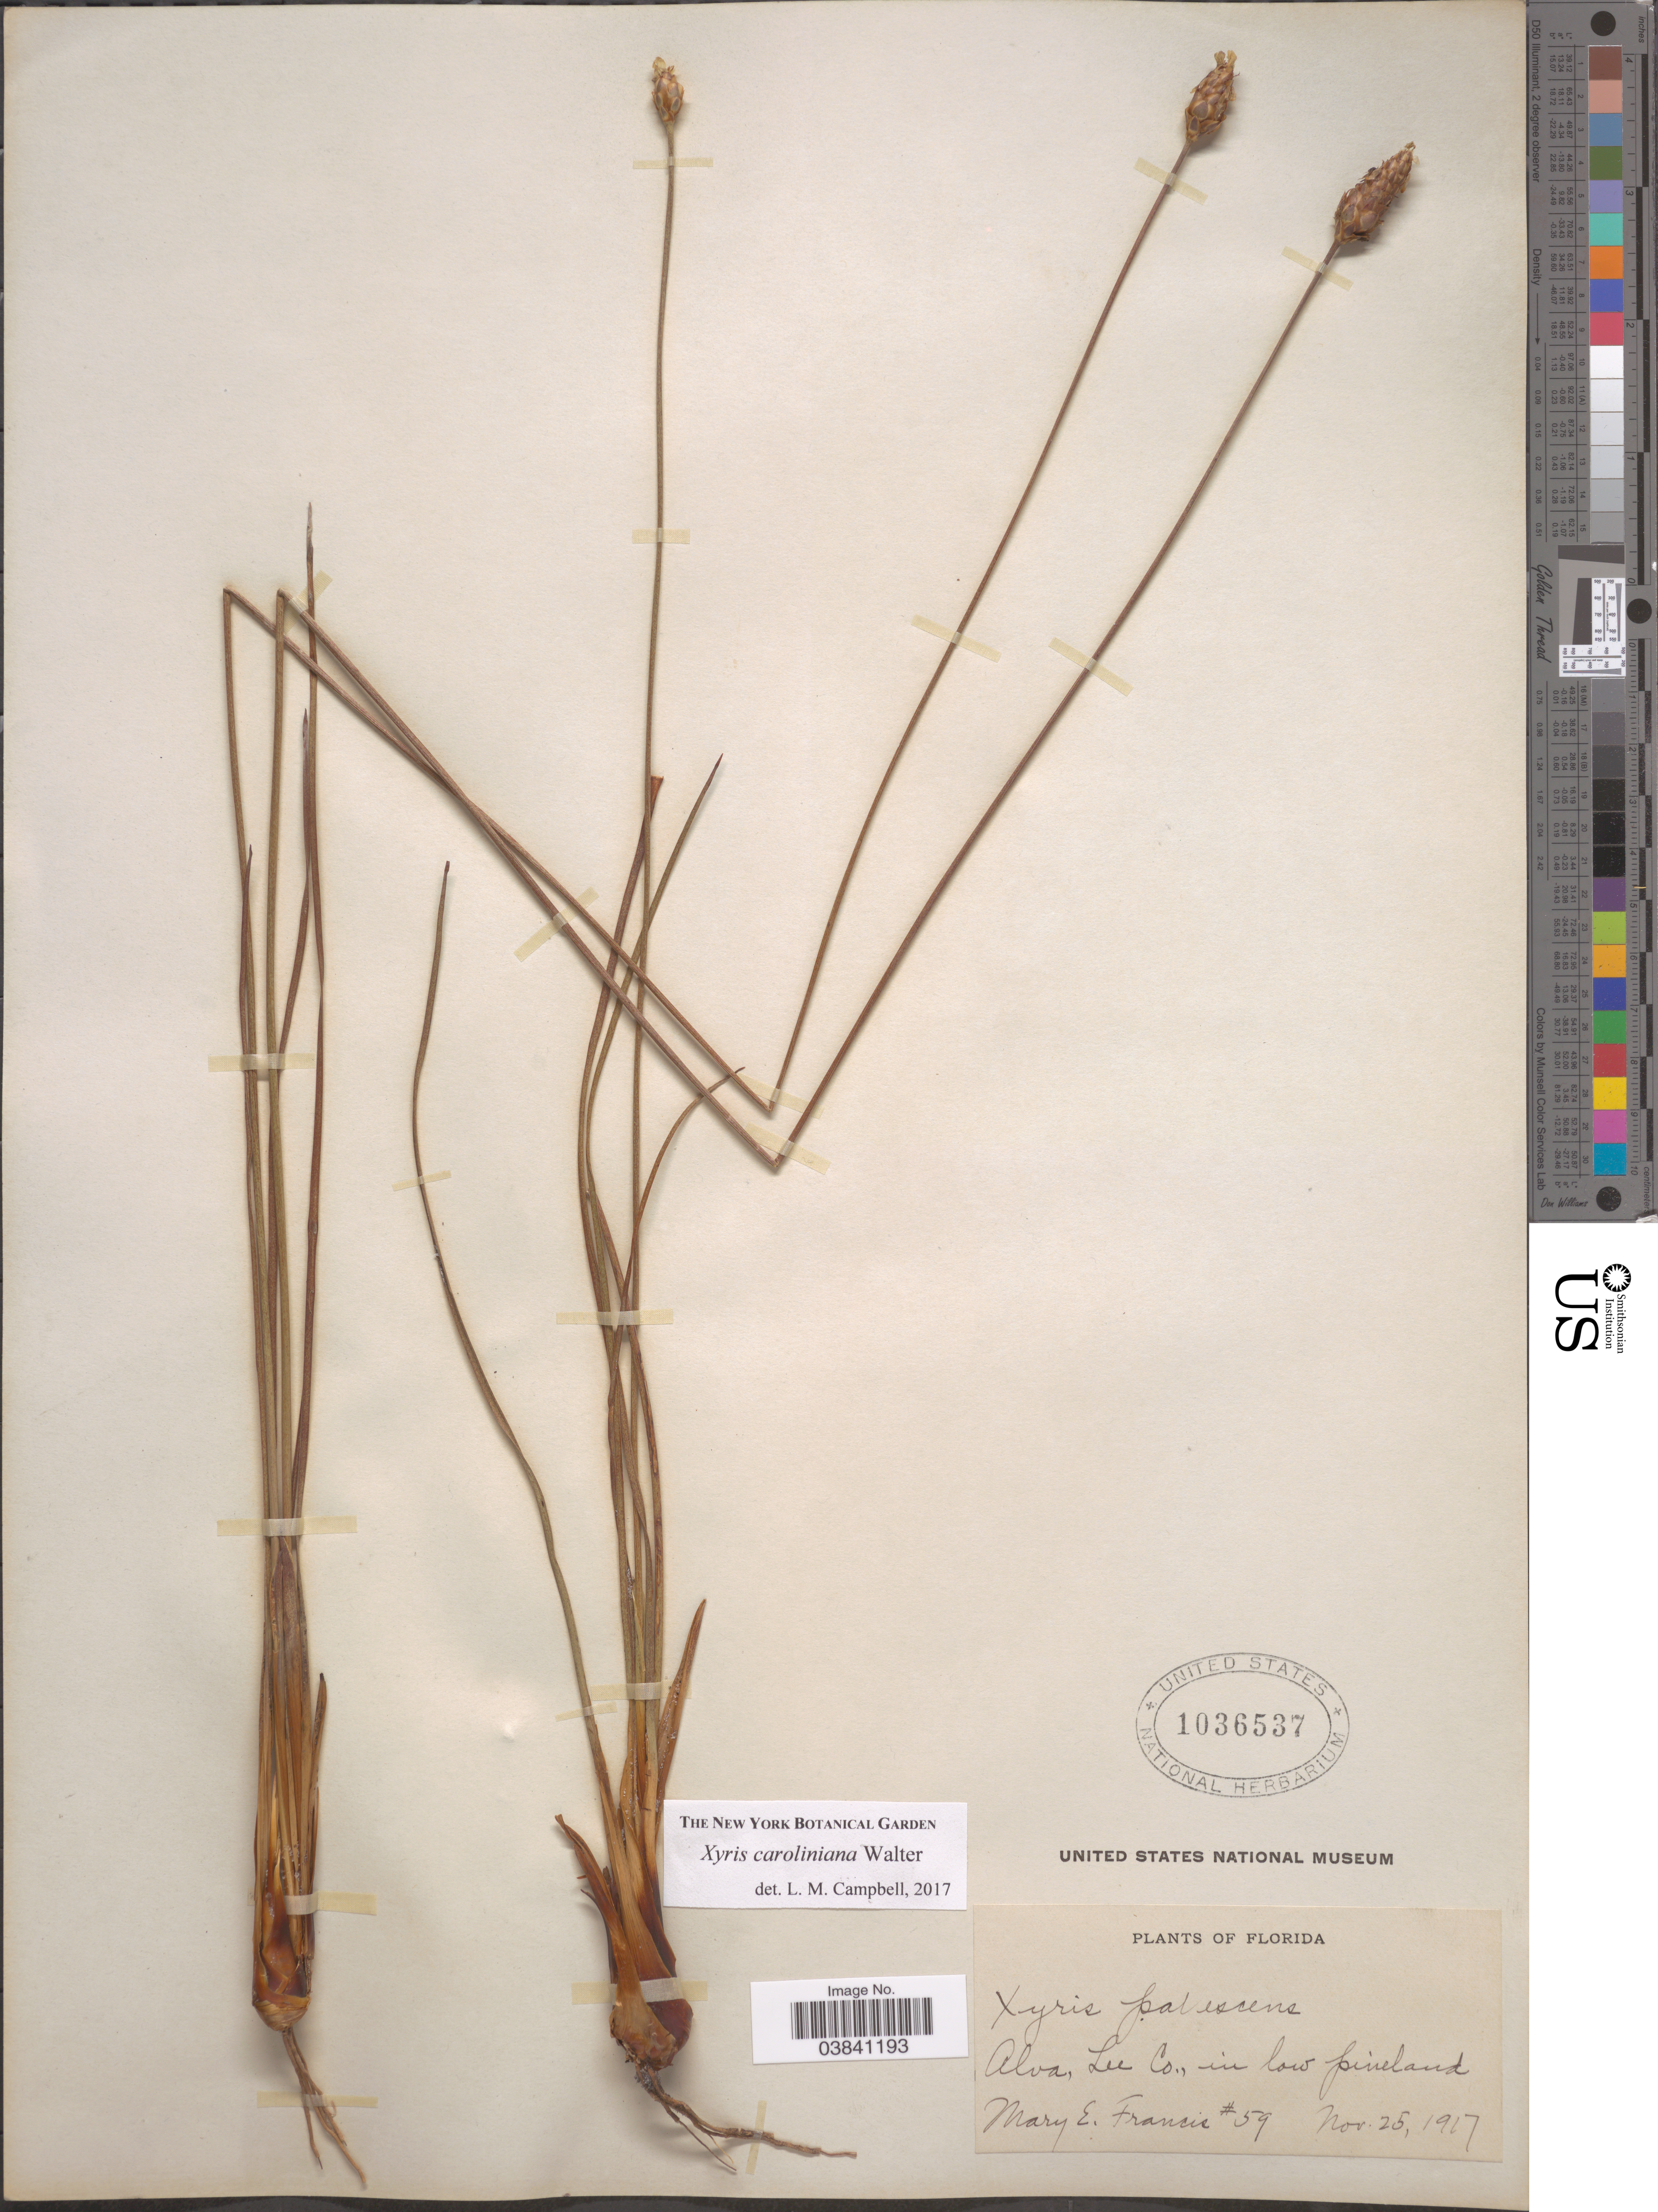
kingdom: Plantae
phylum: Tracheophyta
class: Liliopsida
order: Poales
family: Xyridaceae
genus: Xyris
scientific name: Xyris caroliniana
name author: Walter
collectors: M. E. Francis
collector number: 59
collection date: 1917-11-25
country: United States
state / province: Florida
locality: Alva, Lee Co.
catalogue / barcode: US 1036537